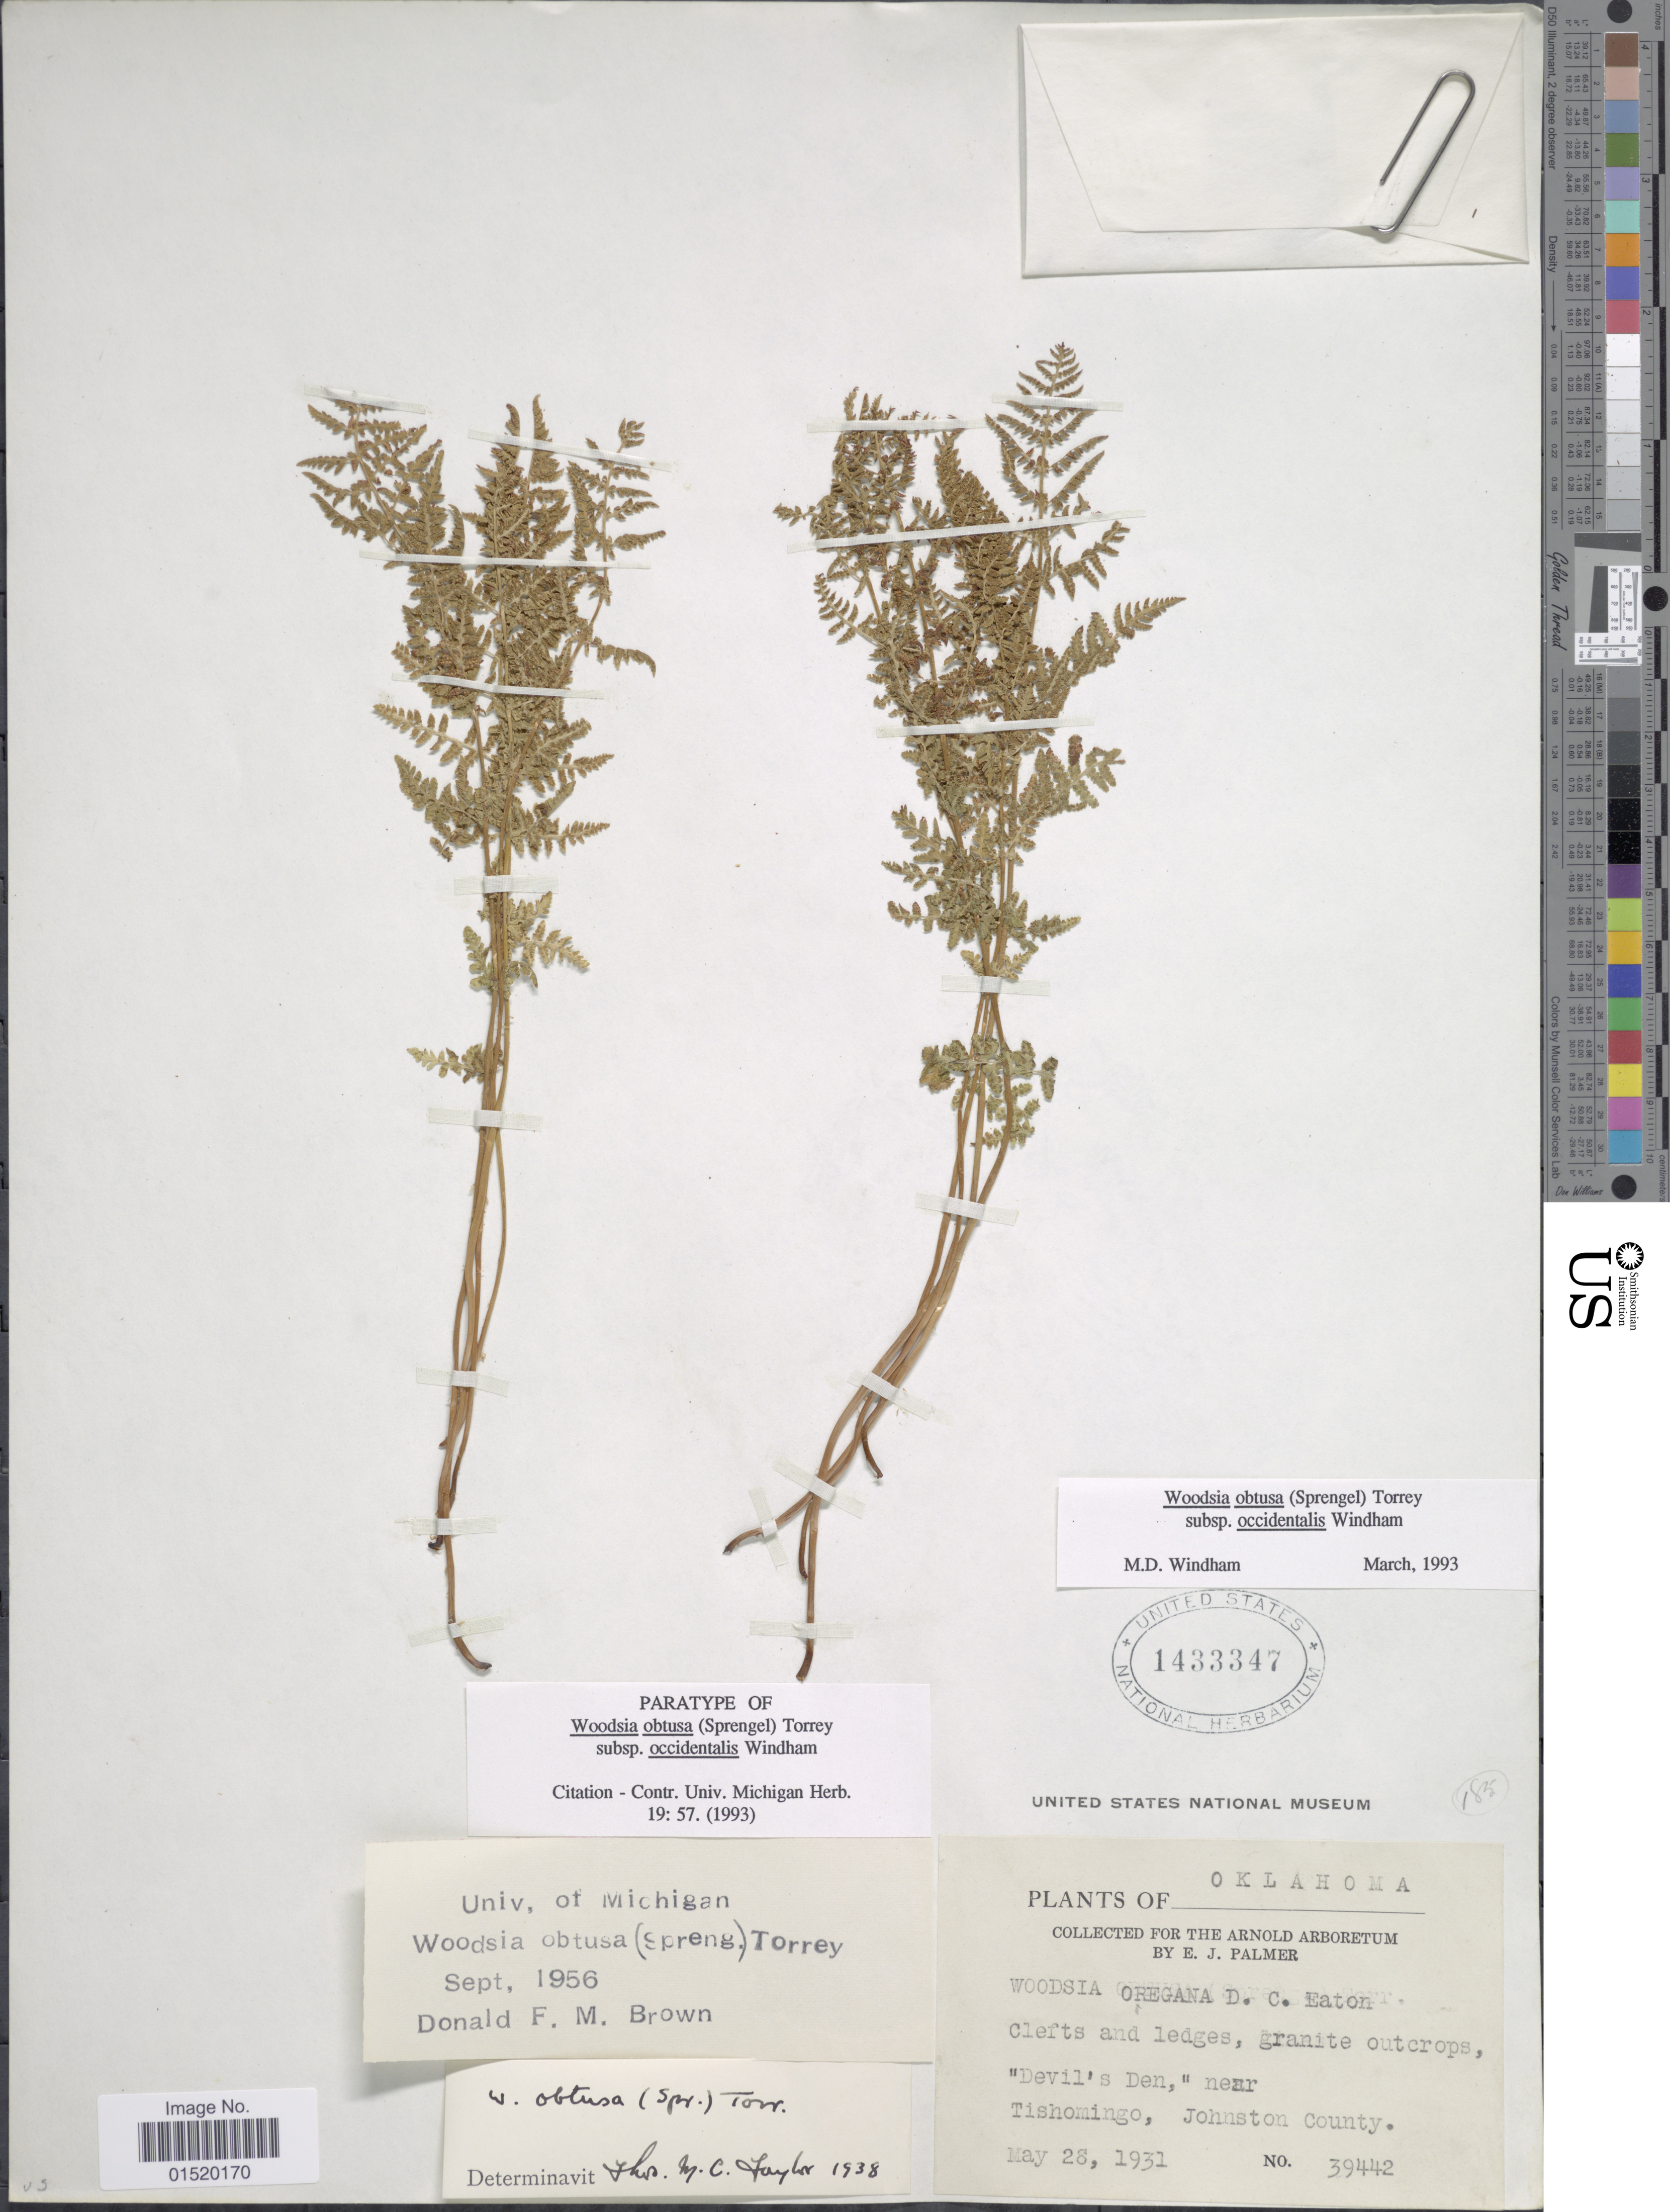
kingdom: Plantae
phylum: Tracheophyta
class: Polypodiopsida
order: Polypodiales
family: Woodsiaceae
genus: Woodsia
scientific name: Woodsia obtusa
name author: (Spreng.) Torr.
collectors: E. J. Palmer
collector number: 39442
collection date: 1931-05-28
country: United States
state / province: Oklahoma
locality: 'Devil's Den,' near Tishomingo, Johnston County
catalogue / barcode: US 1433347